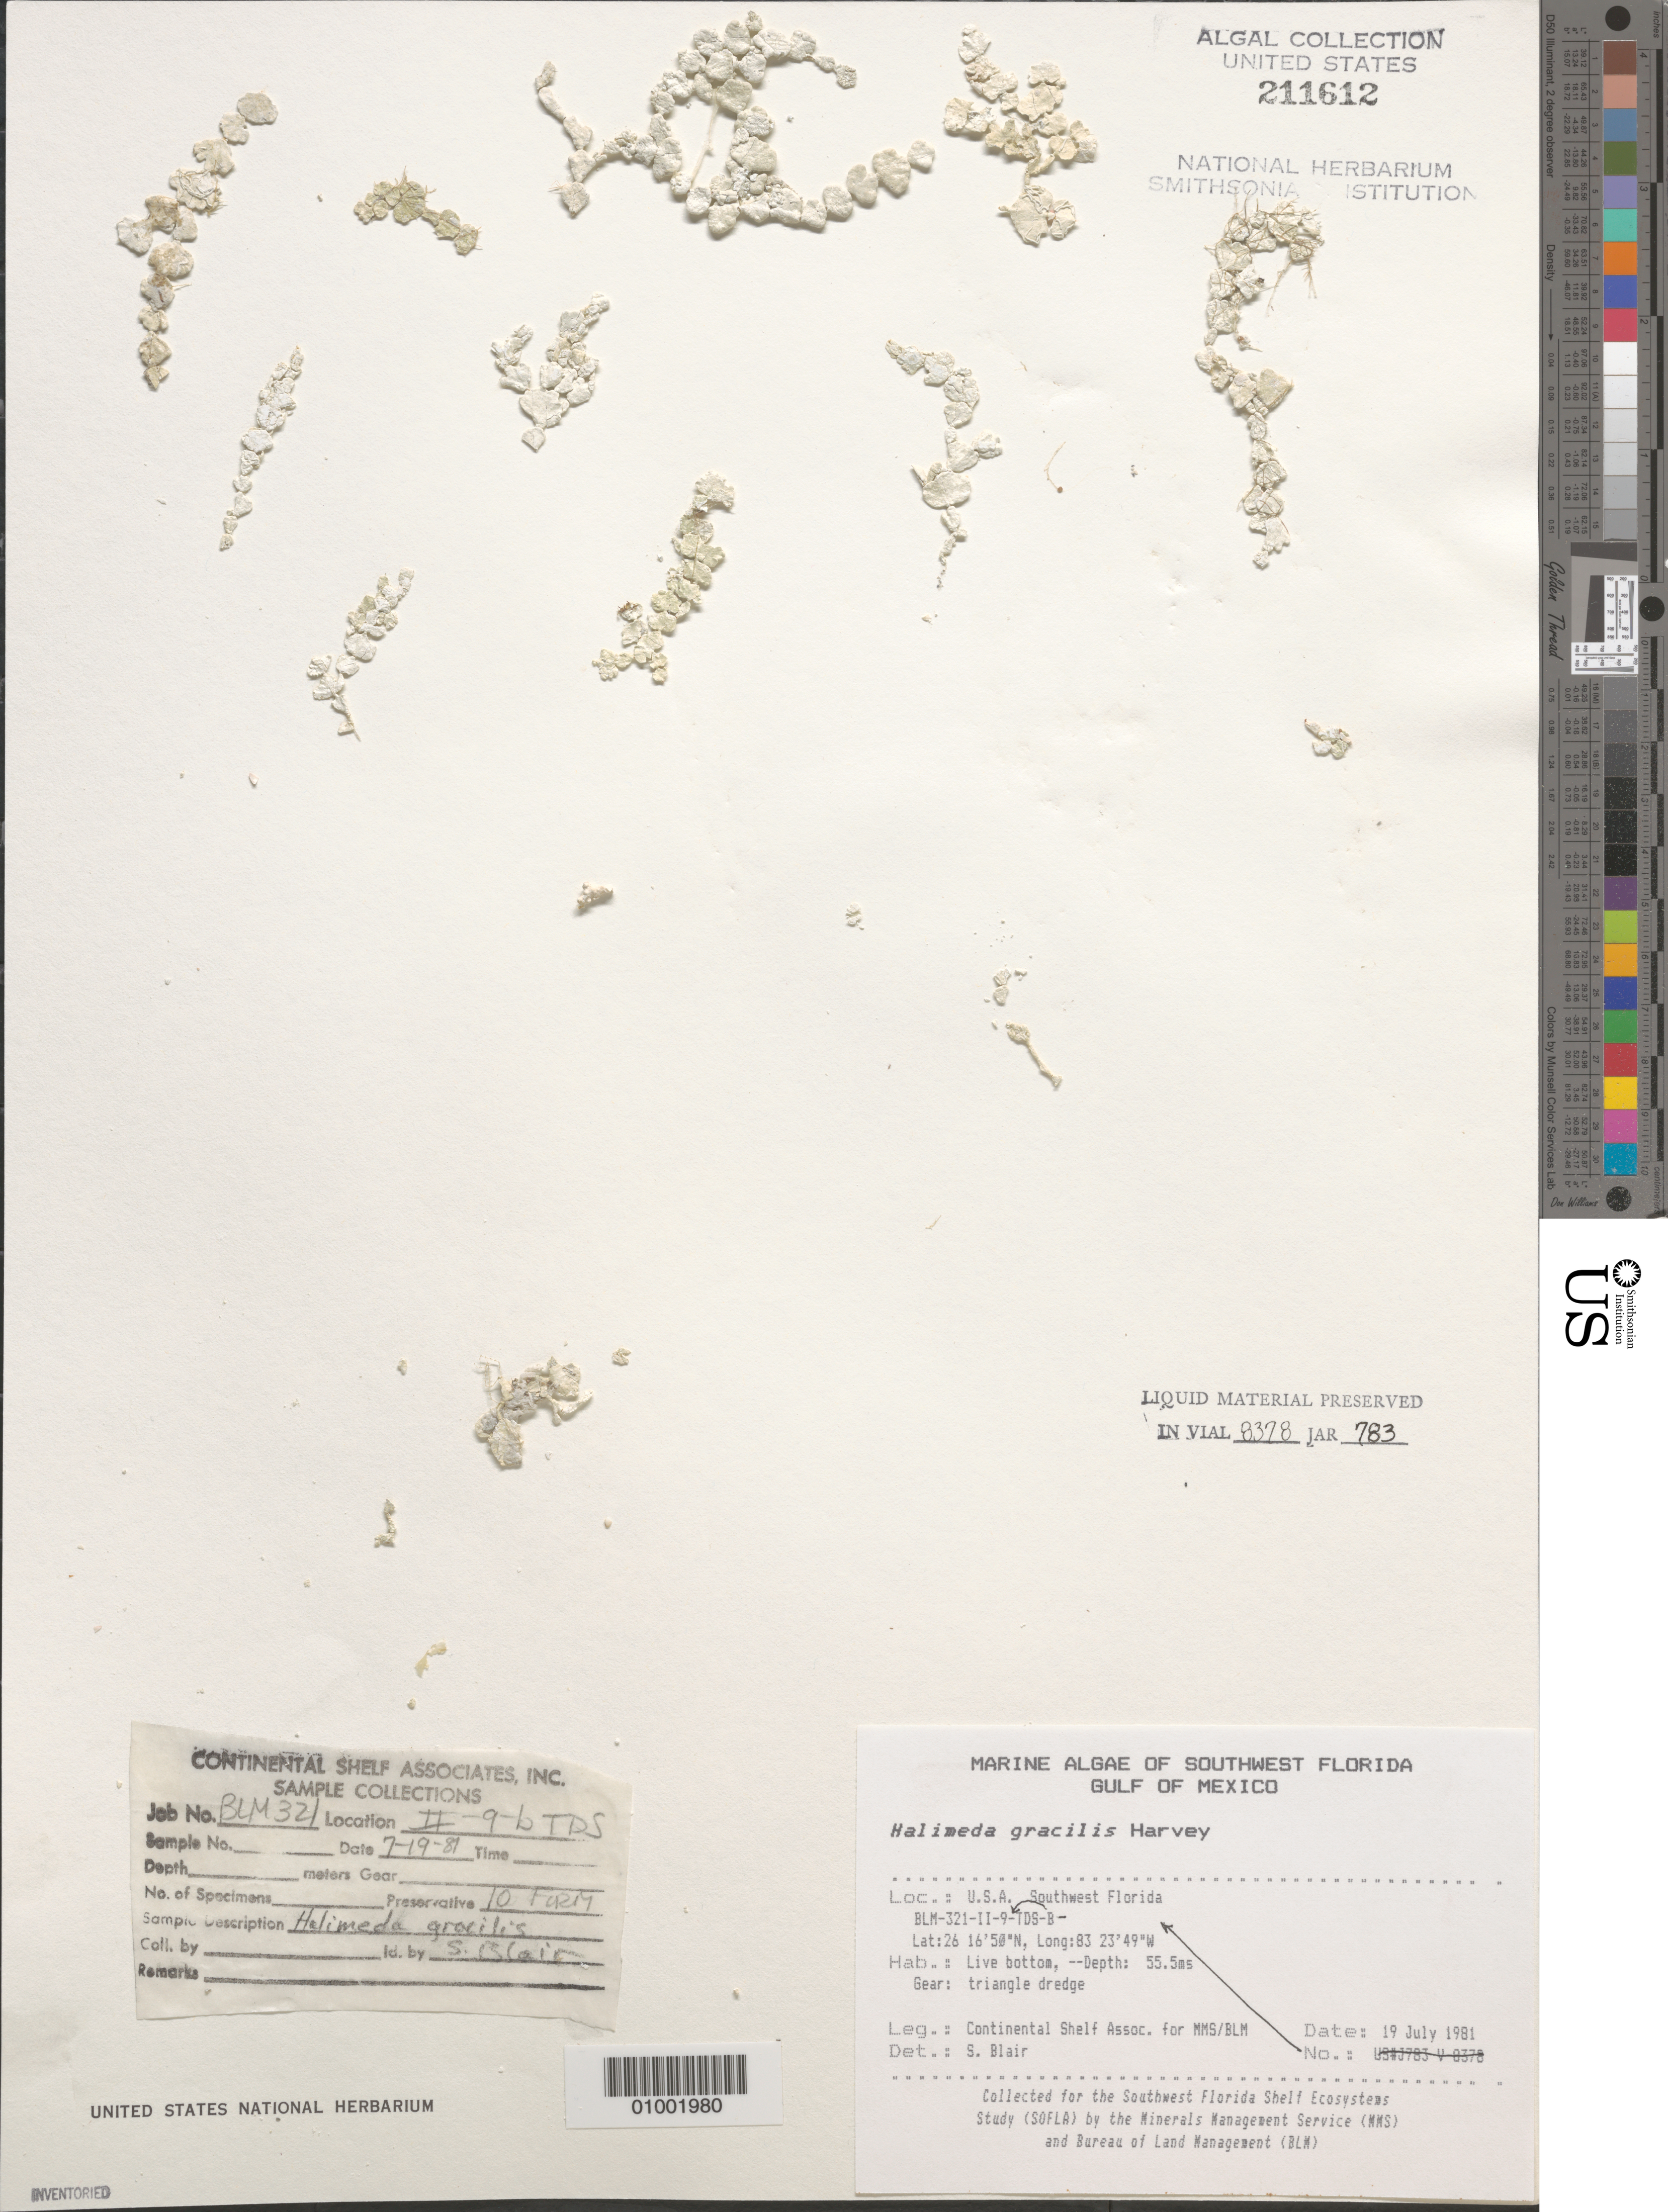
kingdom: Plantae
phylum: Chlorophyta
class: Ulvophyceae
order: Bryopsidales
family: Halimedaceae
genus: Halimeda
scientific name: Halimeda gracilis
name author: Harv. ex J. Agardh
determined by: Blair, S. M.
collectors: Continental Shelf Associates for the MMS/BLM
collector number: BLM-321-II-9-B-TDS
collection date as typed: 19 Jul 1981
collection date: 1981-07-19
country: United States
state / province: Florida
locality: Gulf of Mexico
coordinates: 26 16'50"N, 83 23'49"W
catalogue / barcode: US 211612